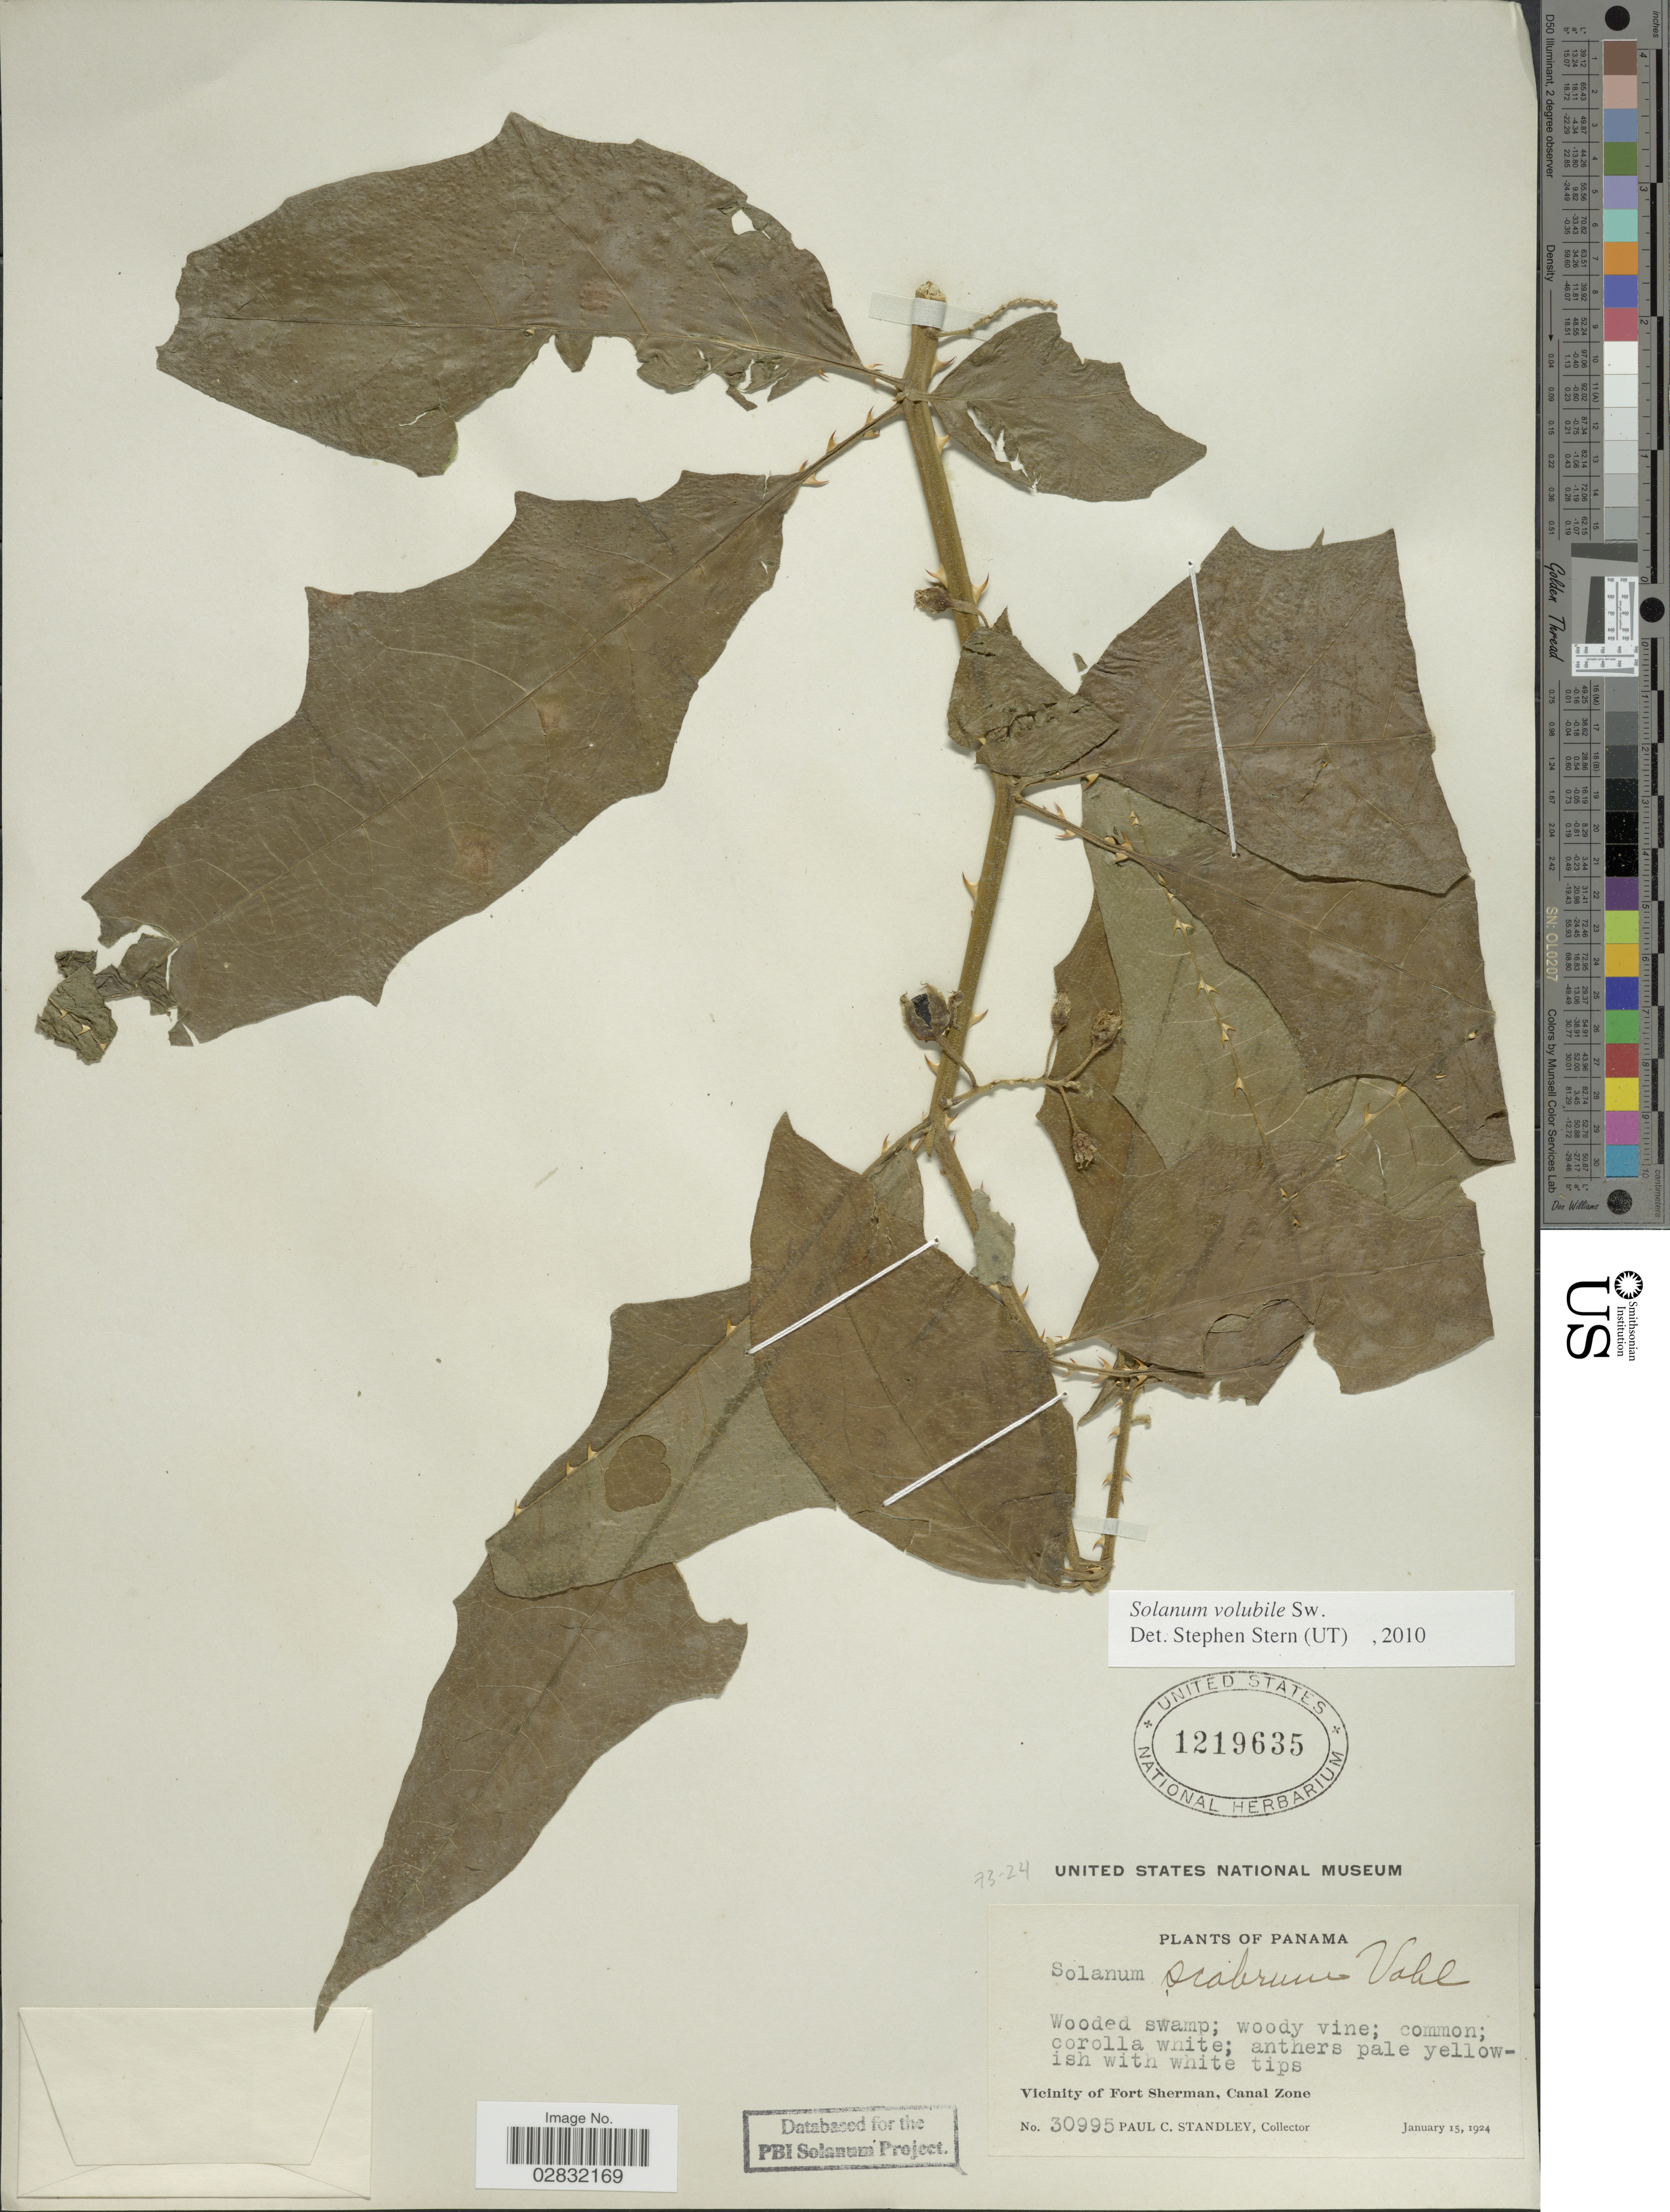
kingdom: Plantae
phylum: Tracheophyta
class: Magnoliopsida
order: Solanales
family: Solanaceae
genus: Solanum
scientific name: Solanum volubile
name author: Sw.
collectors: P. C. Standley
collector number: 30995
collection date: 1924-01-15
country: Panama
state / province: Colón / Panamá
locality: Vicinity of Fort Sherman, Canal Zone.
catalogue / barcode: US 1219635